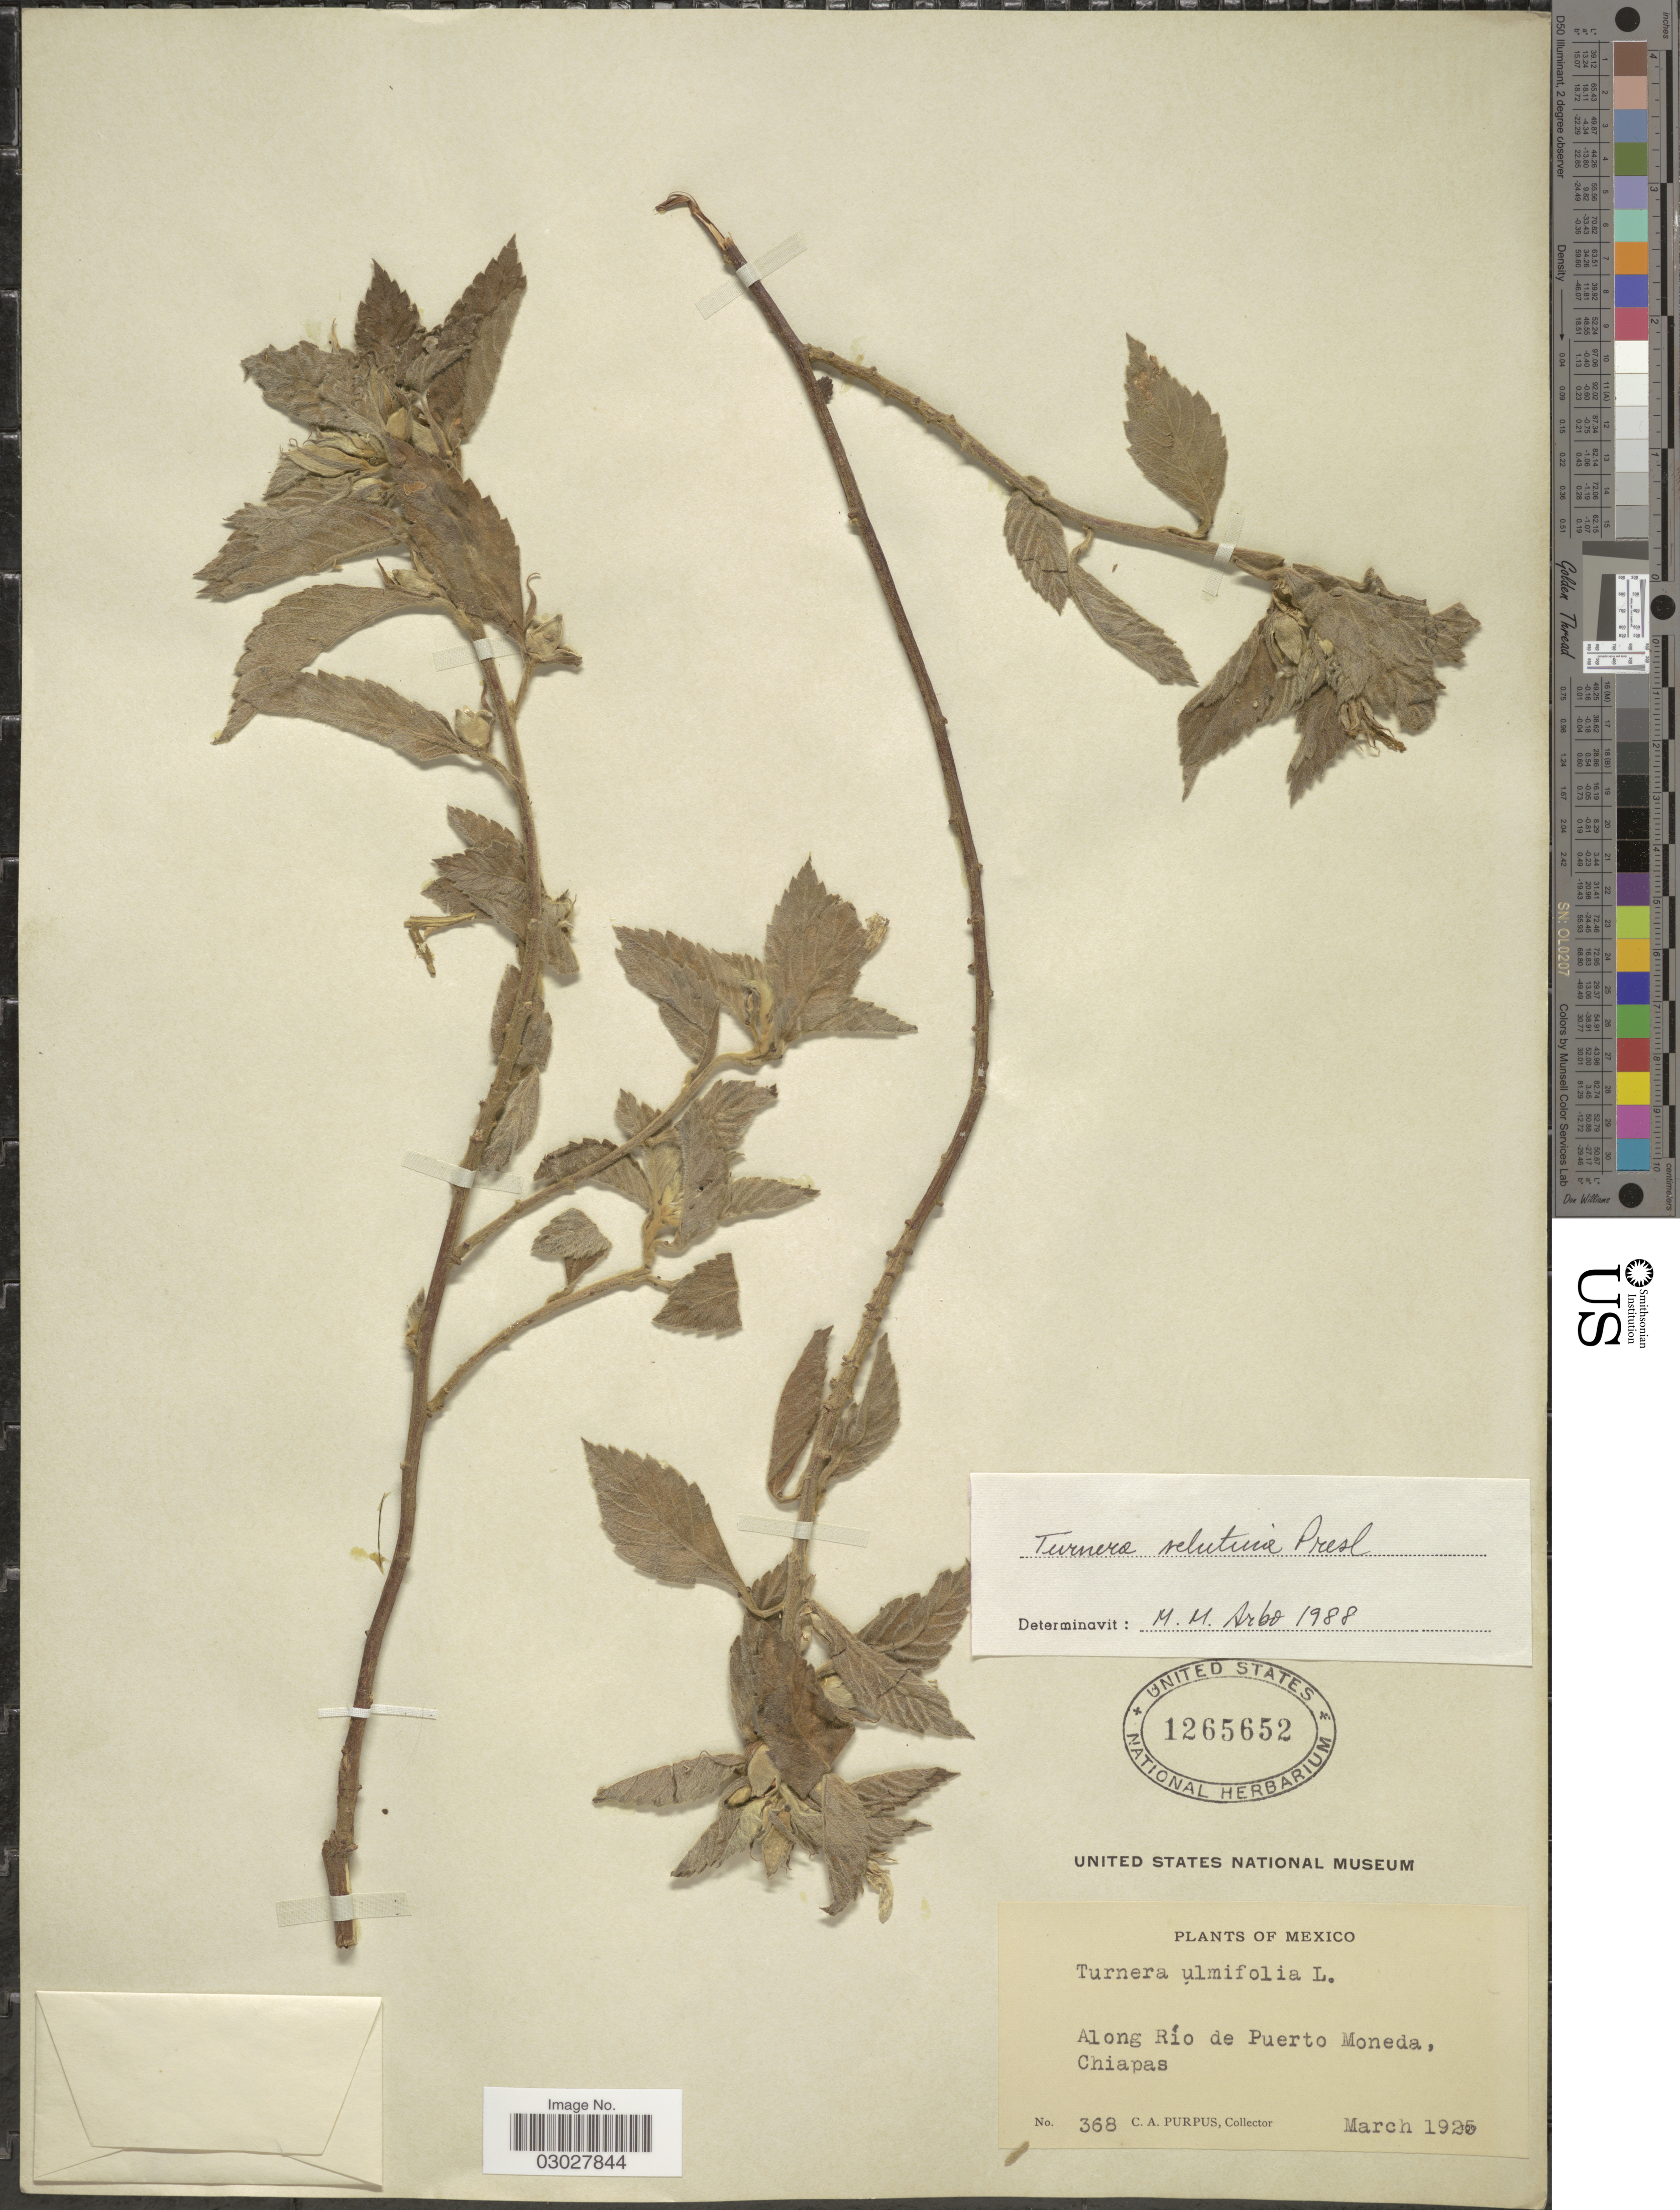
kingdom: Plantae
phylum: Tracheophyta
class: Magnoliopsida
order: Malpighiales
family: Turneraceae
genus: Turnera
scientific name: Turnera velutina Benth., nom. illeg.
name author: Benth.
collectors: C. A. Purpus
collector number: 368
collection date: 1925-03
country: Mexico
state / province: Chiapas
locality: Along Río de Puerto Moneda.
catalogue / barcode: US 1265652